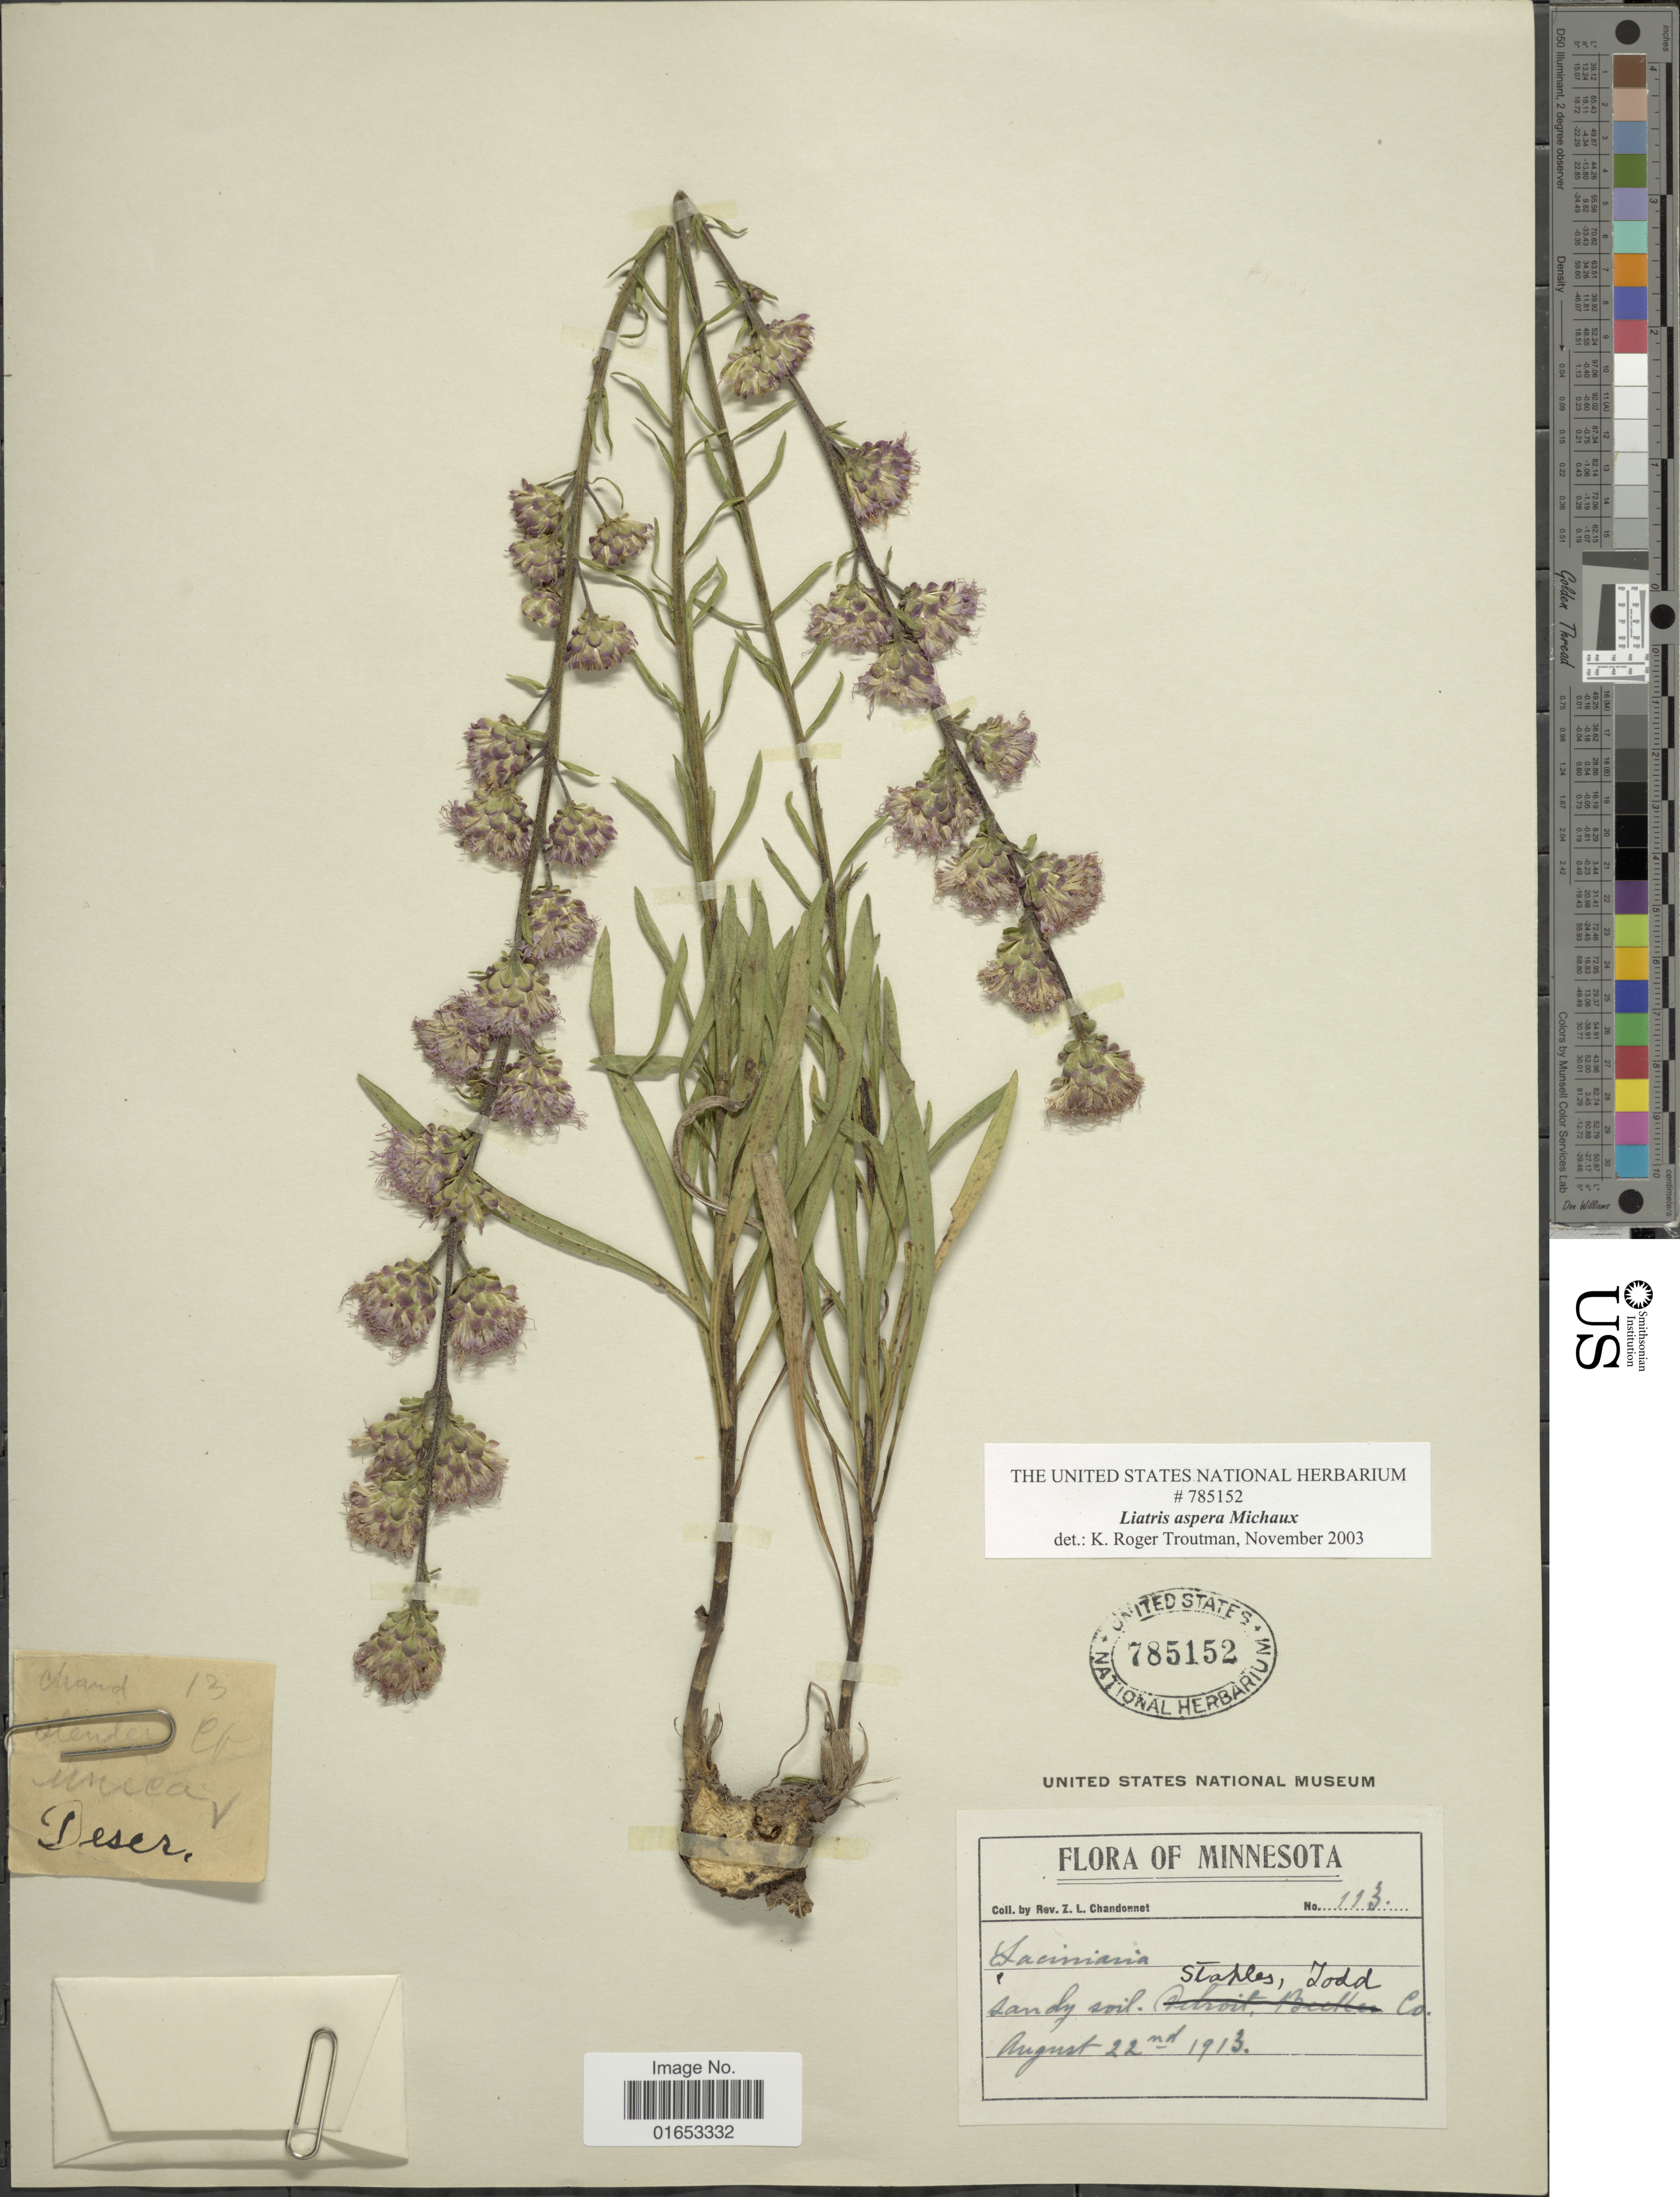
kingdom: Plantae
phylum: Tracheophyta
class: Magnoliopsida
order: Asterales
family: Asteraceae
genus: Liatris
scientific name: Liatris aspera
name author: Michx.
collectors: Z. Chandonnet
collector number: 113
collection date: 1913-08-22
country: United States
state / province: Minnesota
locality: Staples, Todd Co.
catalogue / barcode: US 785152